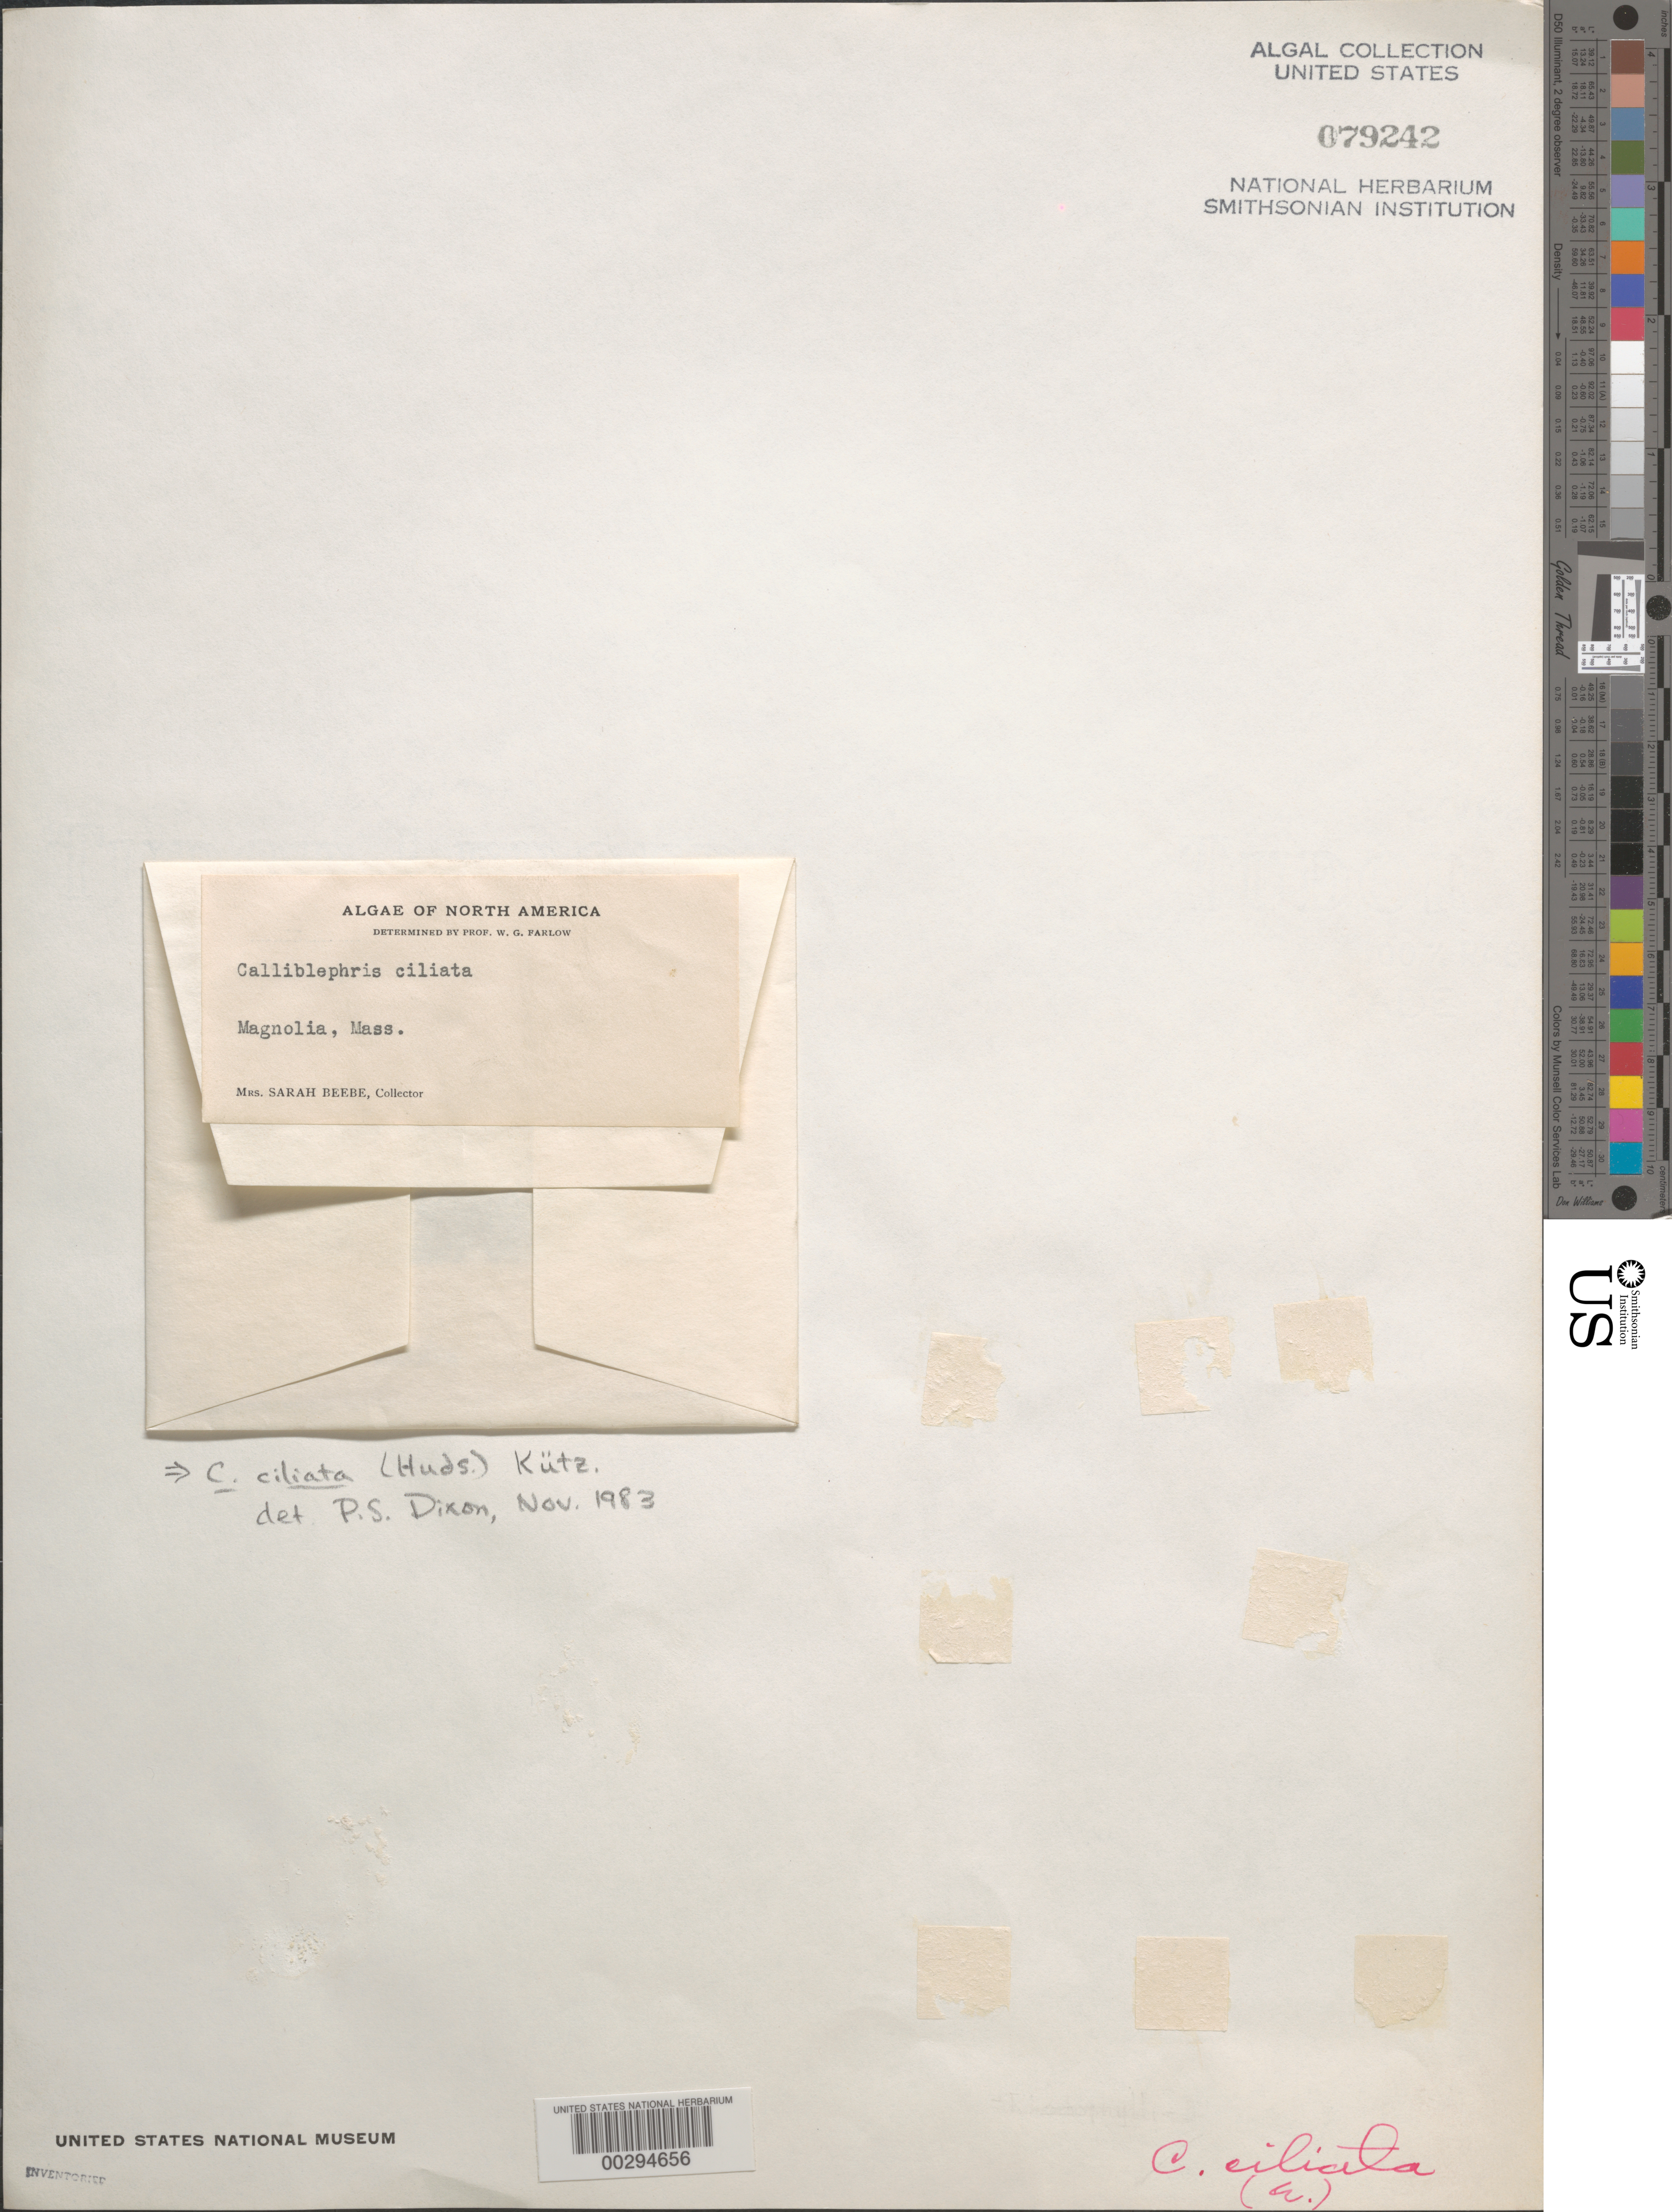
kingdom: Plantae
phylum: Rhodophyta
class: Florideophyceae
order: Gigartinales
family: Cystocloniaceae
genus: Calliblepharis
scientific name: Calliblepharis ciliata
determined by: Dixon, P. S.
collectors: S. Beebe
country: United States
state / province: Massachusetts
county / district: Essex County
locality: Magnolia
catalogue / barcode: US 79242